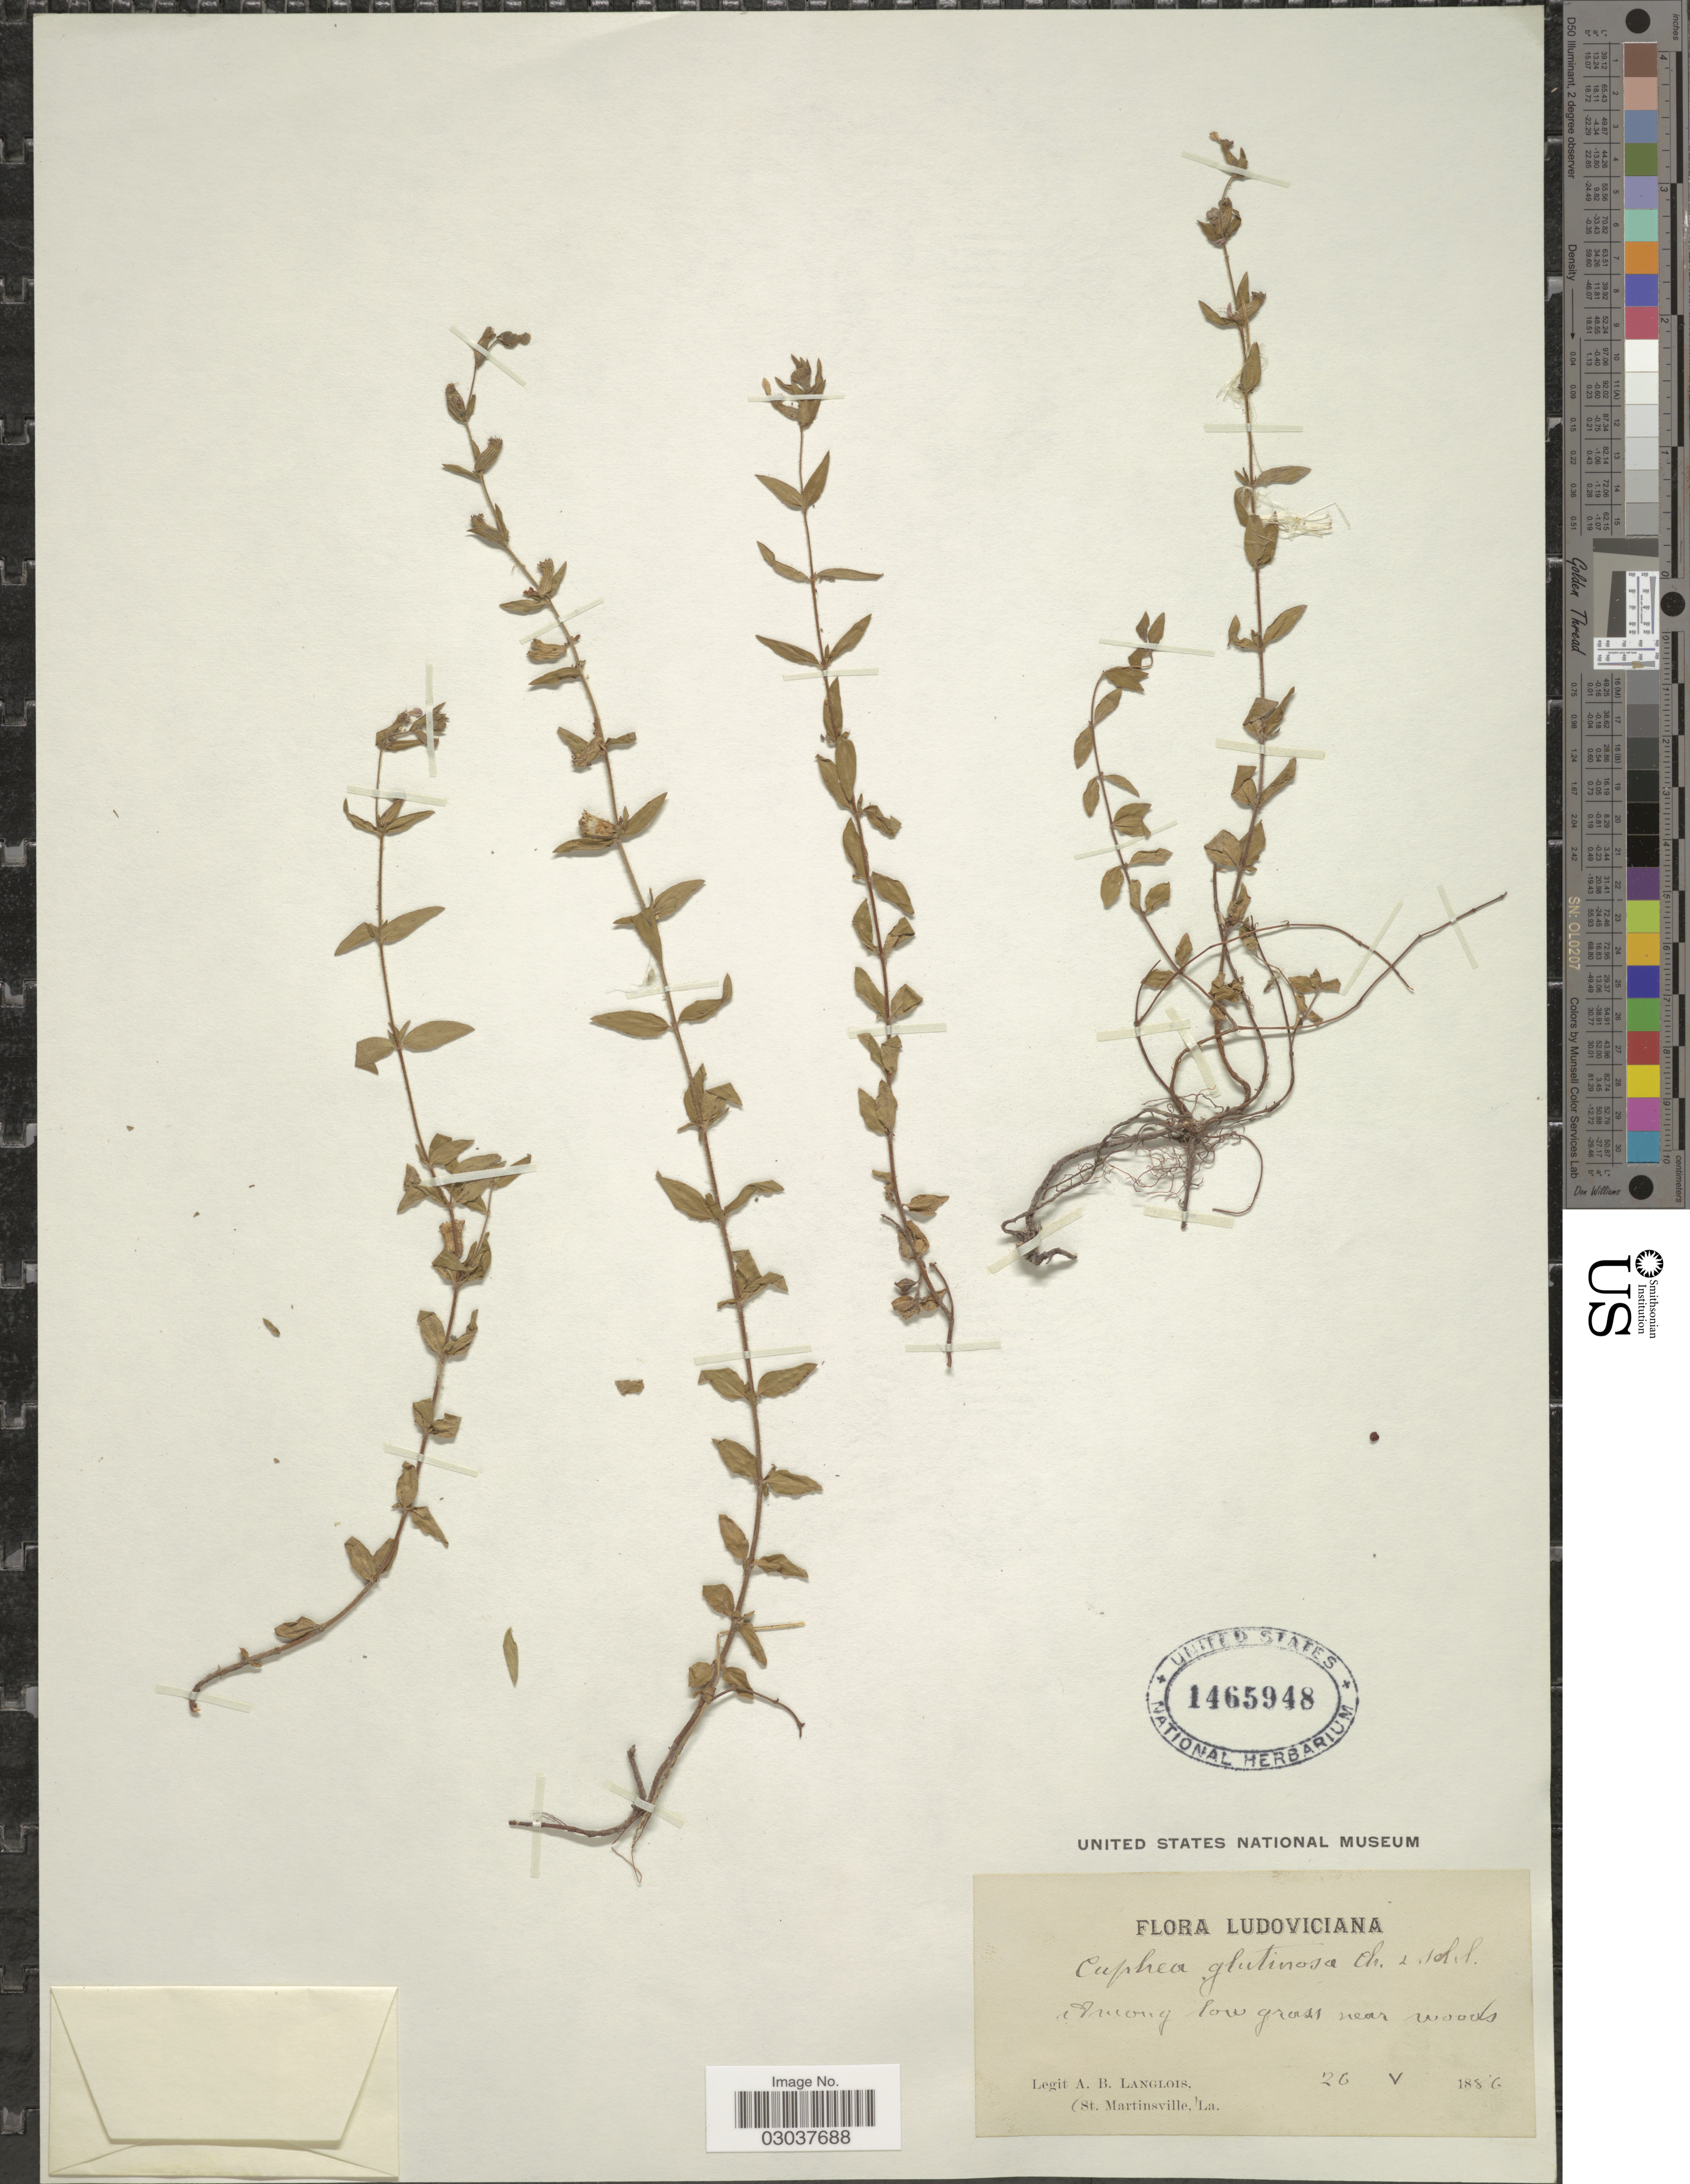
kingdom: Plantae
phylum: Tracheophyta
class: Magnoliopsida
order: Myrtales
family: Lythraceae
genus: Cuphea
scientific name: Cuphea glutinosa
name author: Cham. & Schltdl.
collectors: A. Langlois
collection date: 1886-05-26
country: United States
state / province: Louisiana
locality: Ludoviciana. Among low ground near woods.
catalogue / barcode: US 1465948